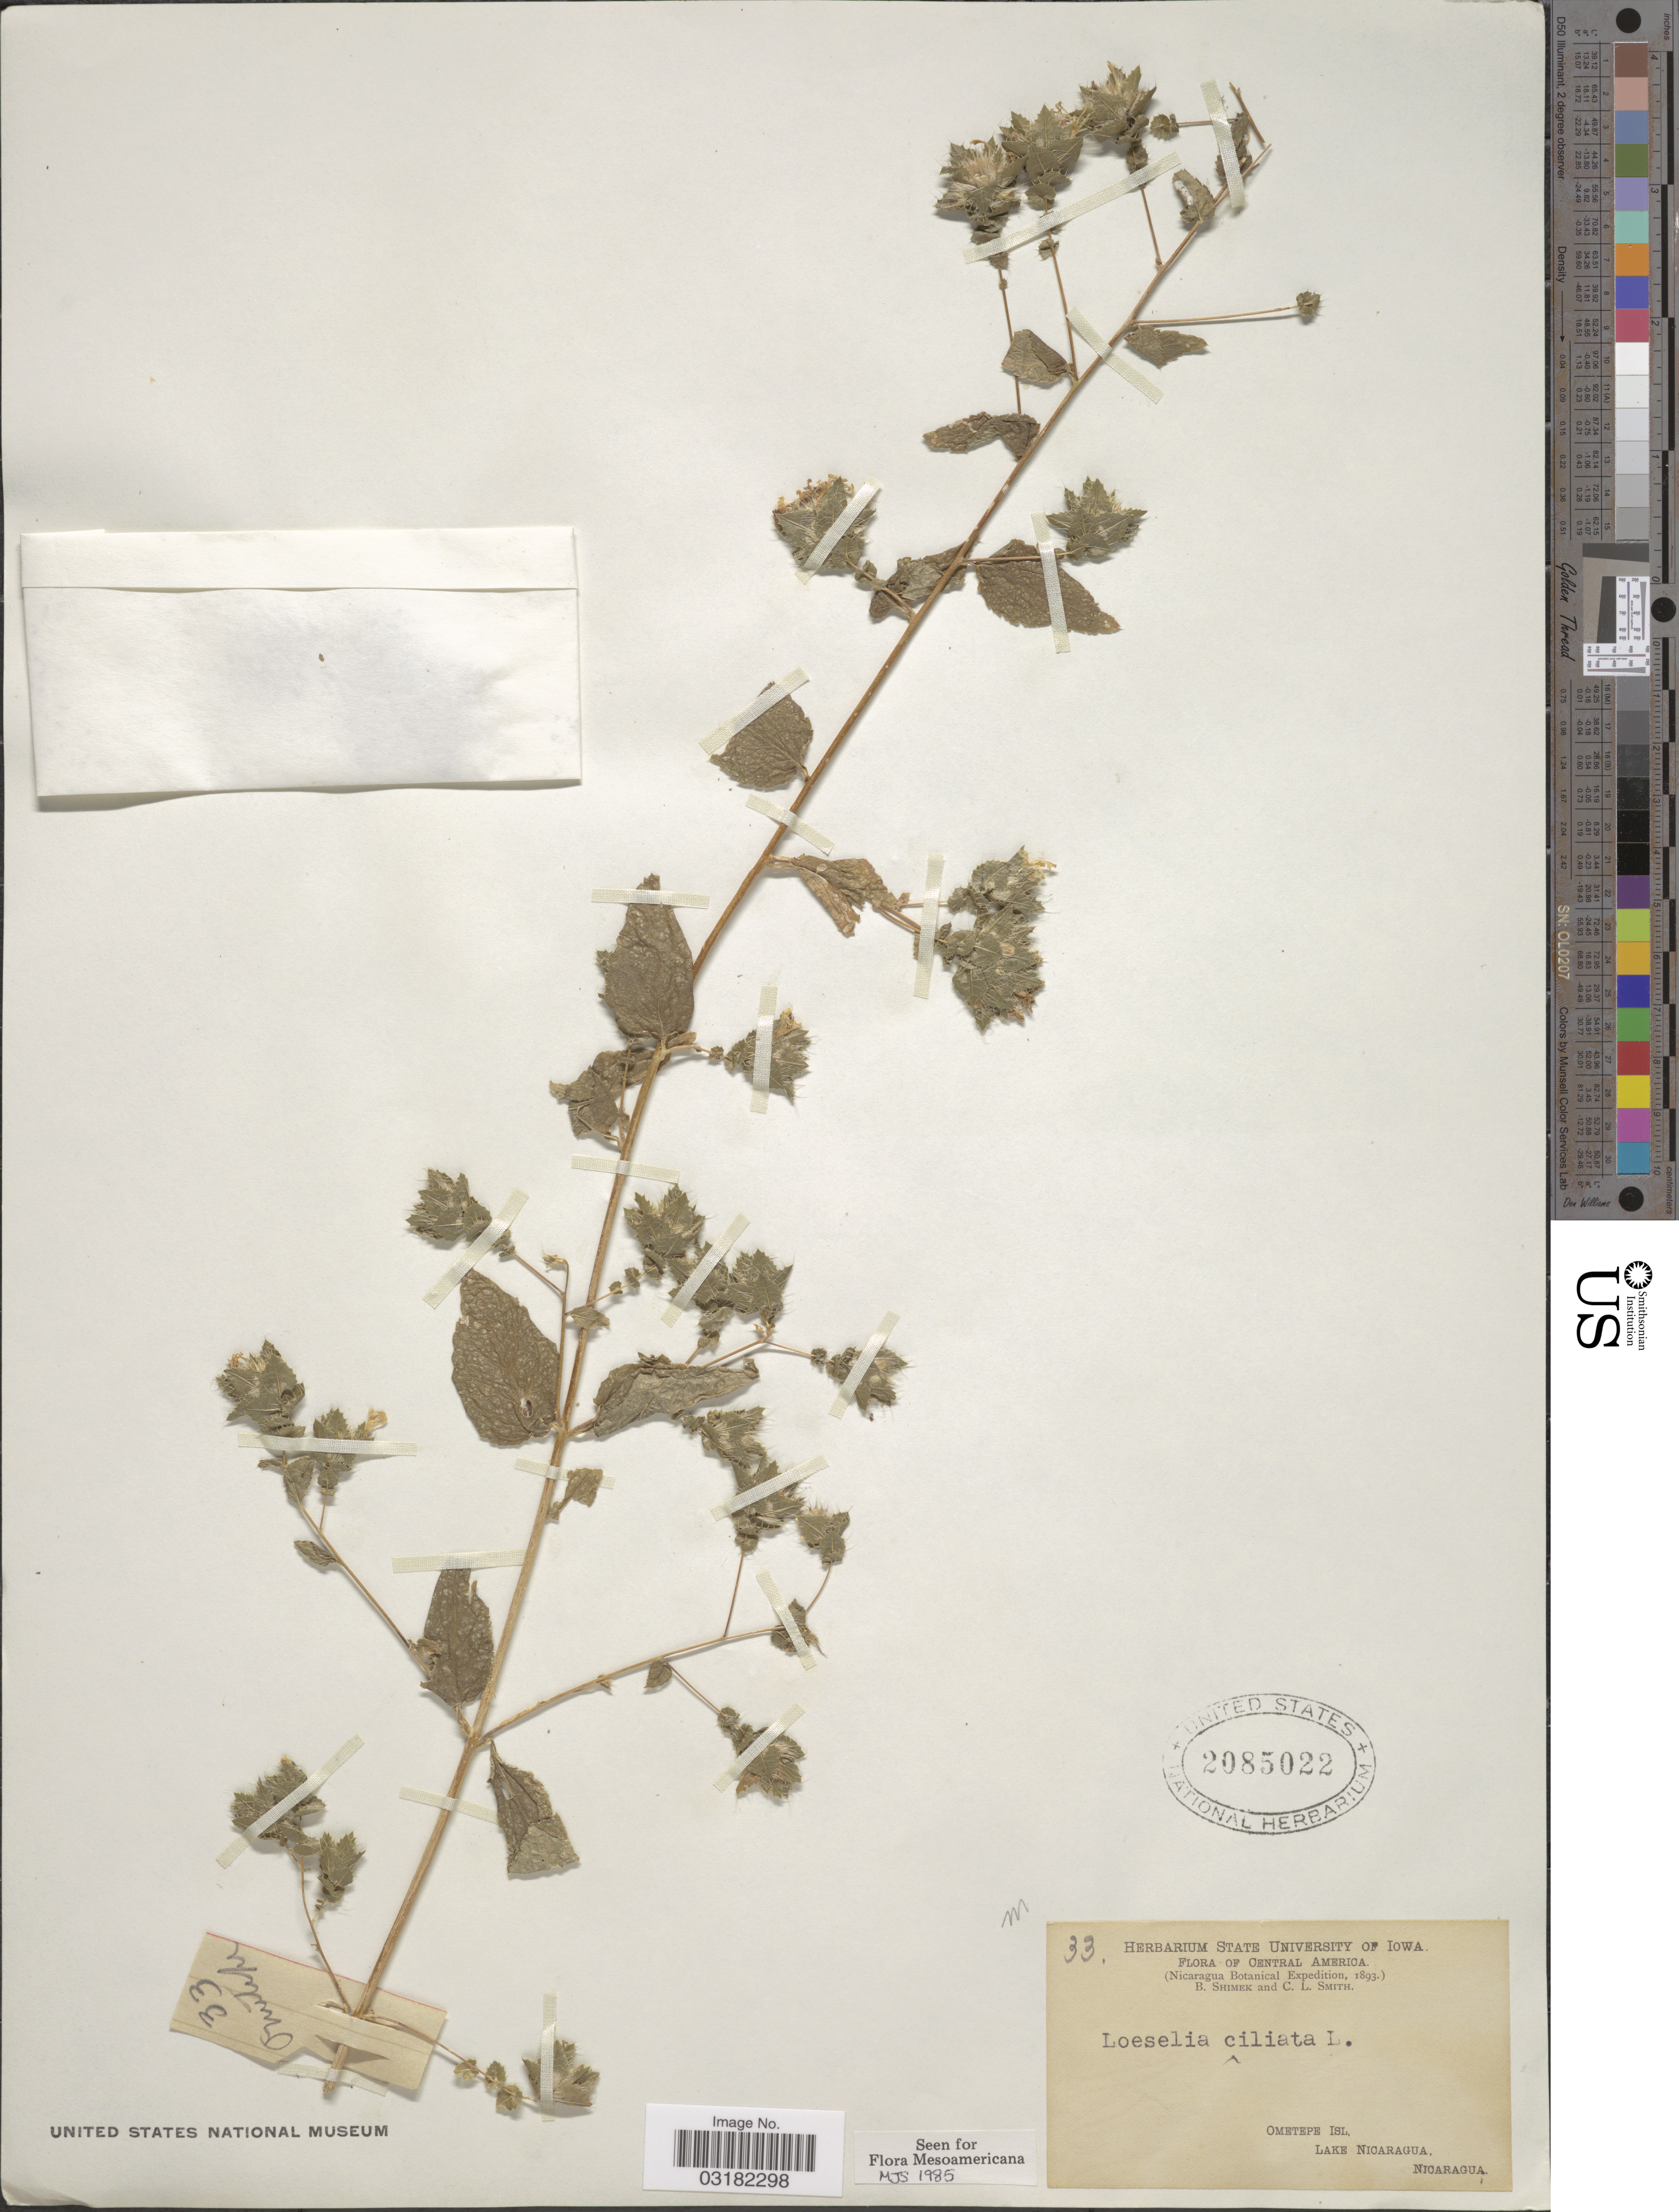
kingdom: Plantae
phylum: Tracheophyta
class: Magnoliopsida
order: Ericales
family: Polemoniaceae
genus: Loeselia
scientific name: Loeselia ciliata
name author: L.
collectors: B. Shimek & C. L. Smith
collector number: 33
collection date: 1893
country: Nicaragua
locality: Ometepe Isl. Lake Nicaragua.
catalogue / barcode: US 2085022